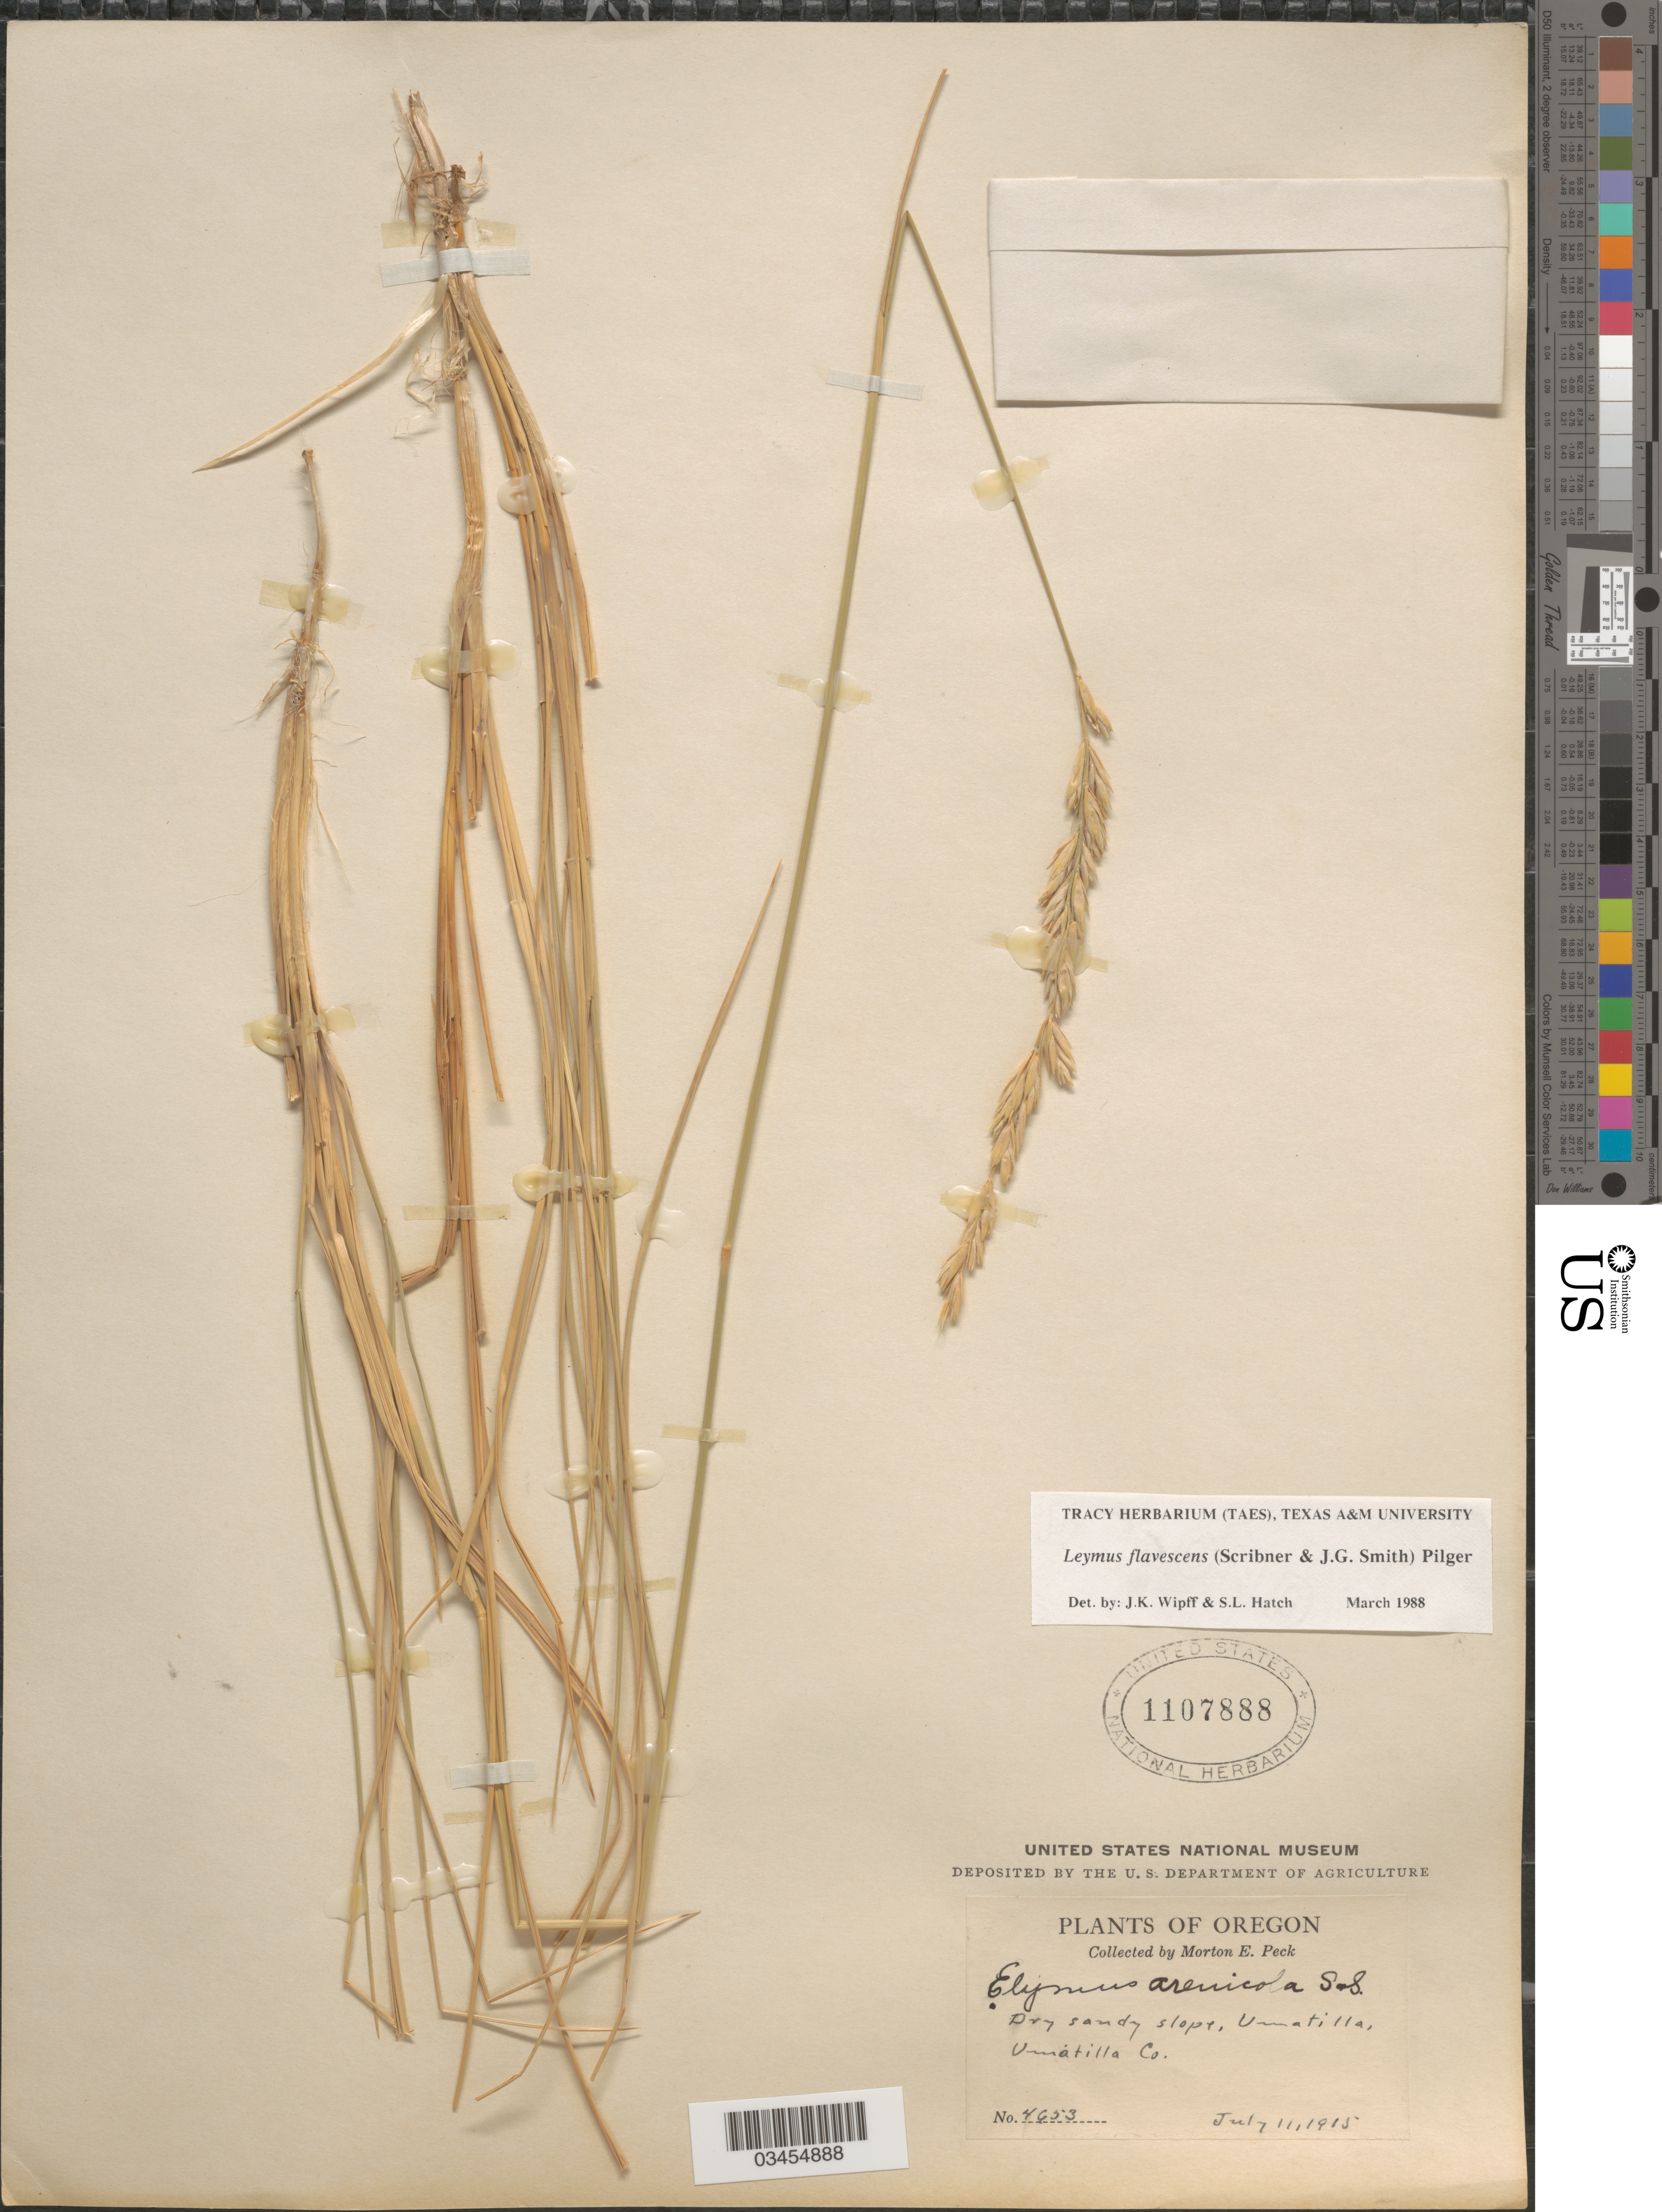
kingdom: Plantae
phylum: Tracheophyta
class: Liliopsida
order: Poales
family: Poaceae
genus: Leymus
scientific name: Leymus flavescens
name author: (Scribn. & J.G. Sm.) Pilg.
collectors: M. E. Peck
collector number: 4653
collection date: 1915-07-11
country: United States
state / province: Oregon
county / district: Umatilla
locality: Dry sandy slope, Umatilla, Umatilla Co.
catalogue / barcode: US 1107888